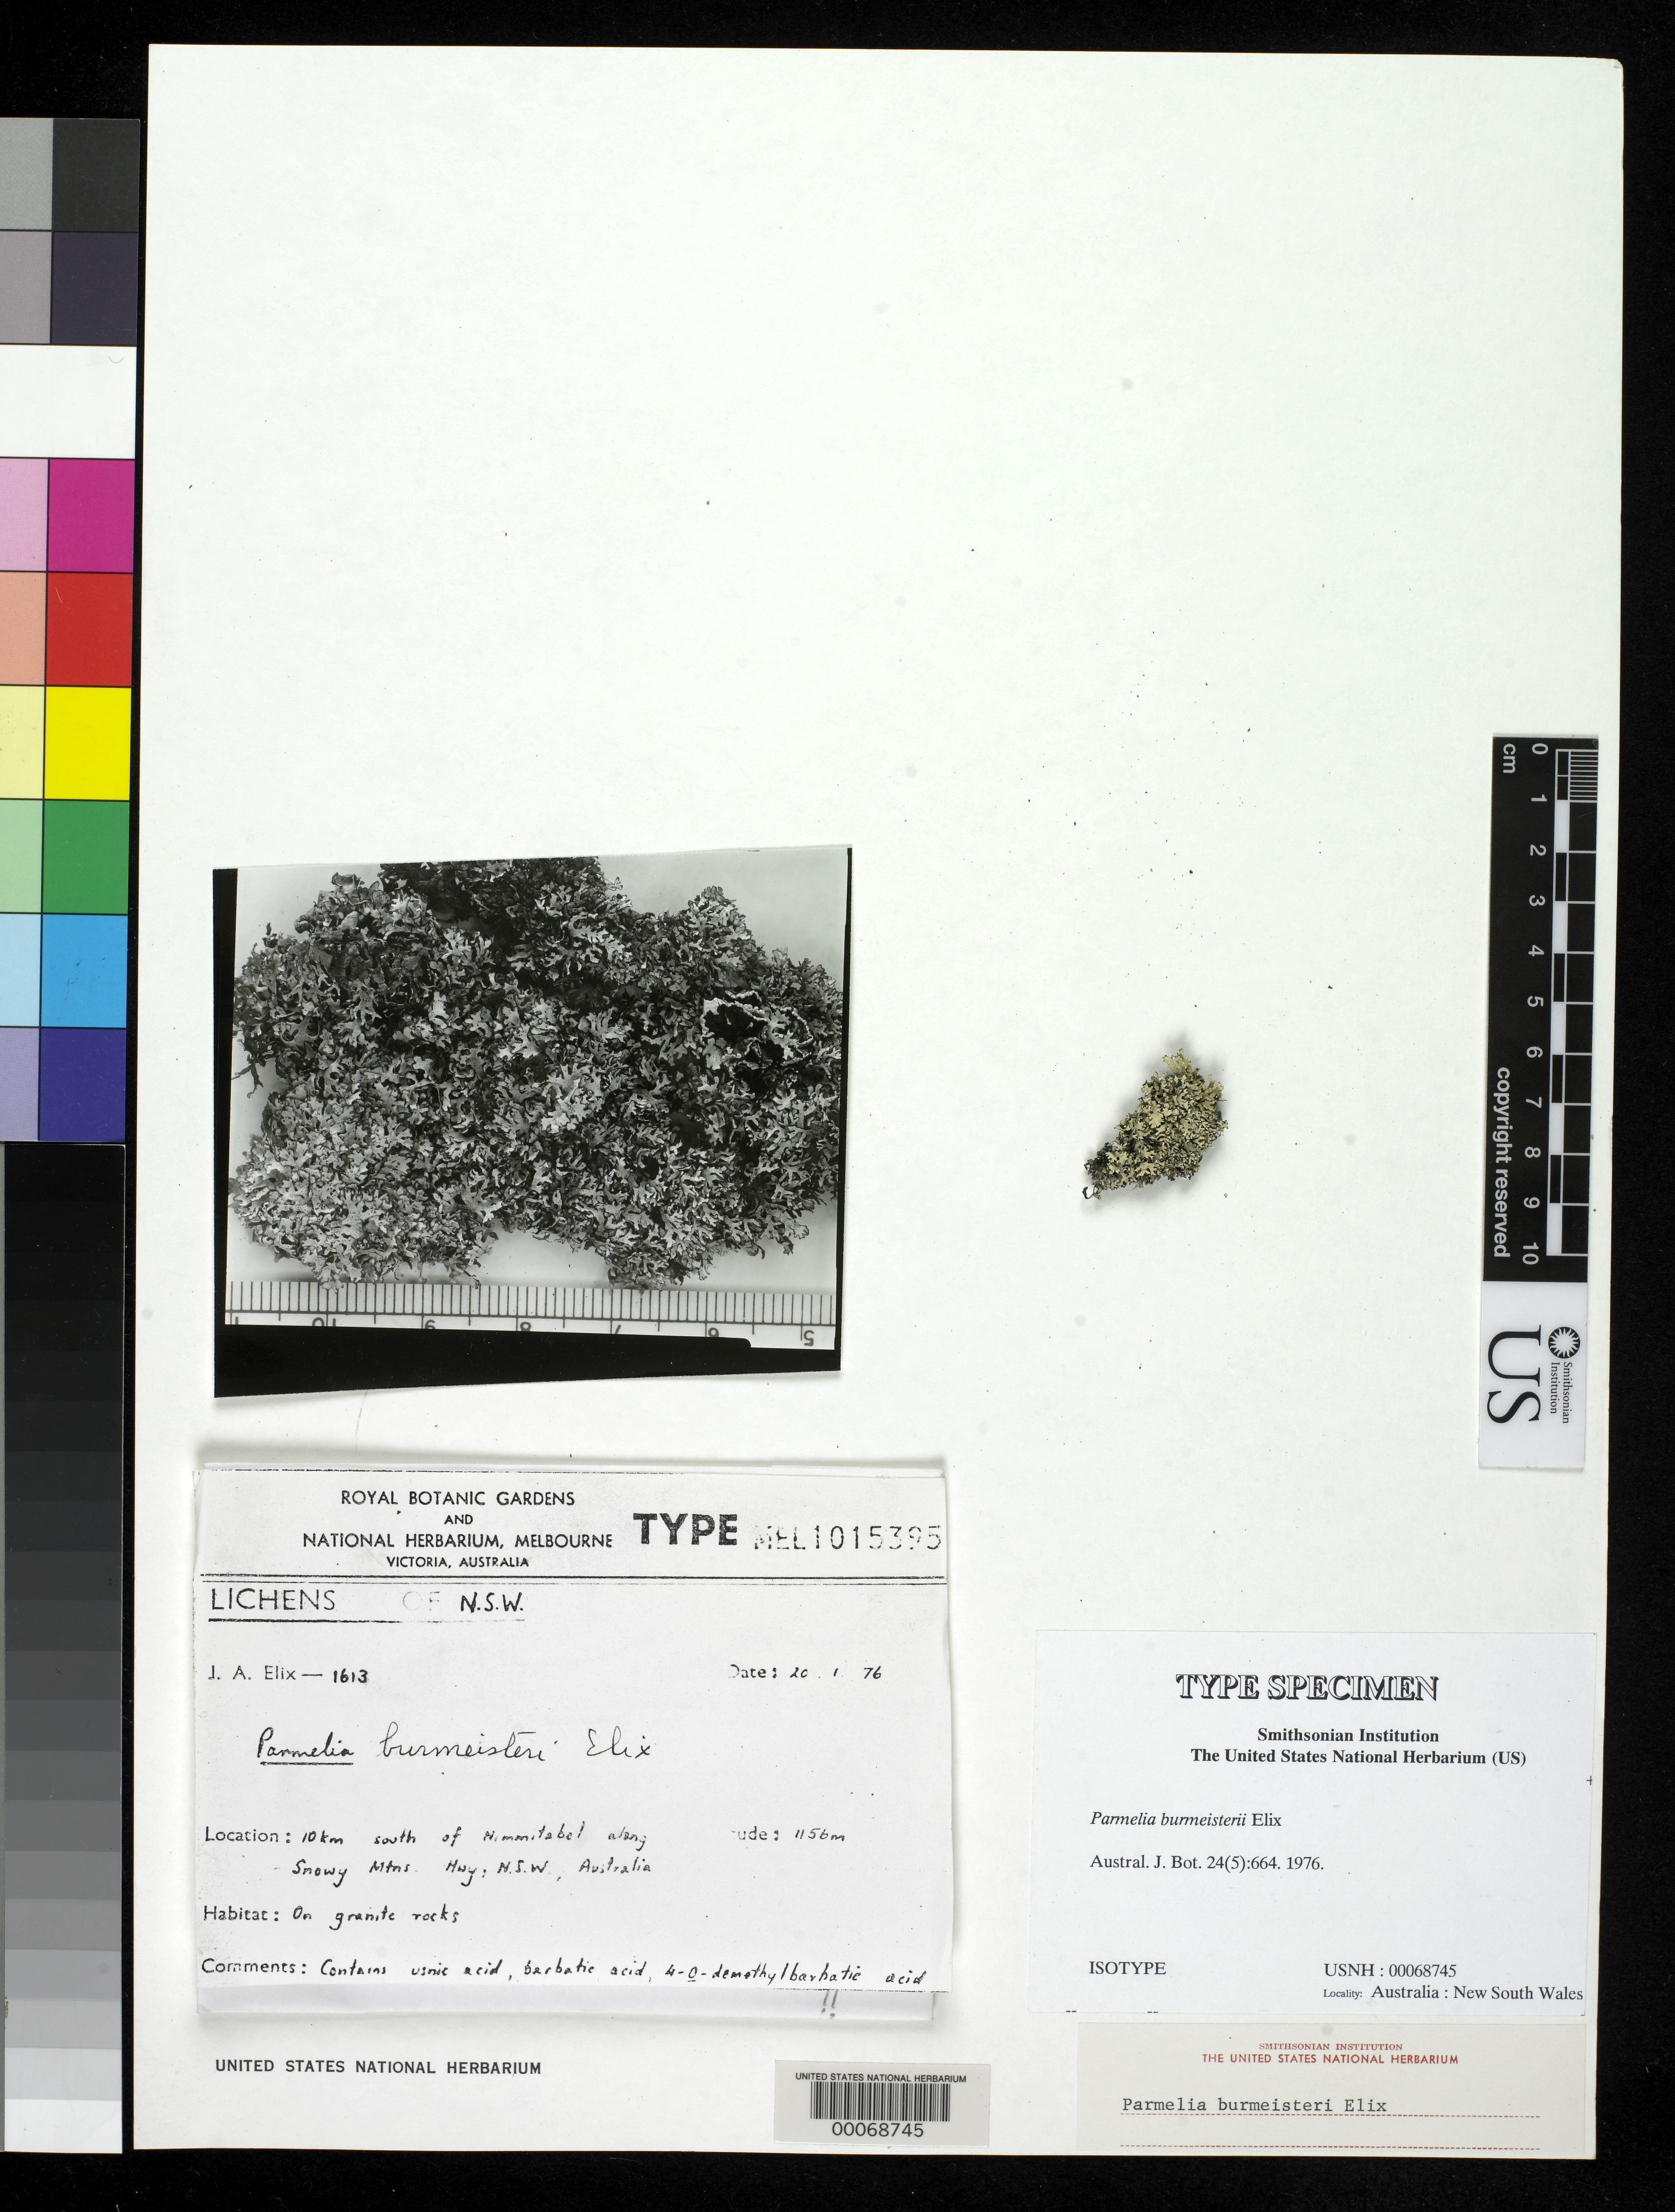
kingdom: Fungi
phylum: Ascomycota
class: Lecanoromycetes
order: Lecanorales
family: Parmeliaceae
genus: Parmelia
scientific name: Parmelia burmeisterii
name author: Elix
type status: Isotype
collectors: J. A. Elix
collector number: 1613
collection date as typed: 20 Jan 1976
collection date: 1976-01-20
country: Australia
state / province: New South Wales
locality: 10 km S of Nimmitabel, along Snowy Mtns. Hwy.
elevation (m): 1165